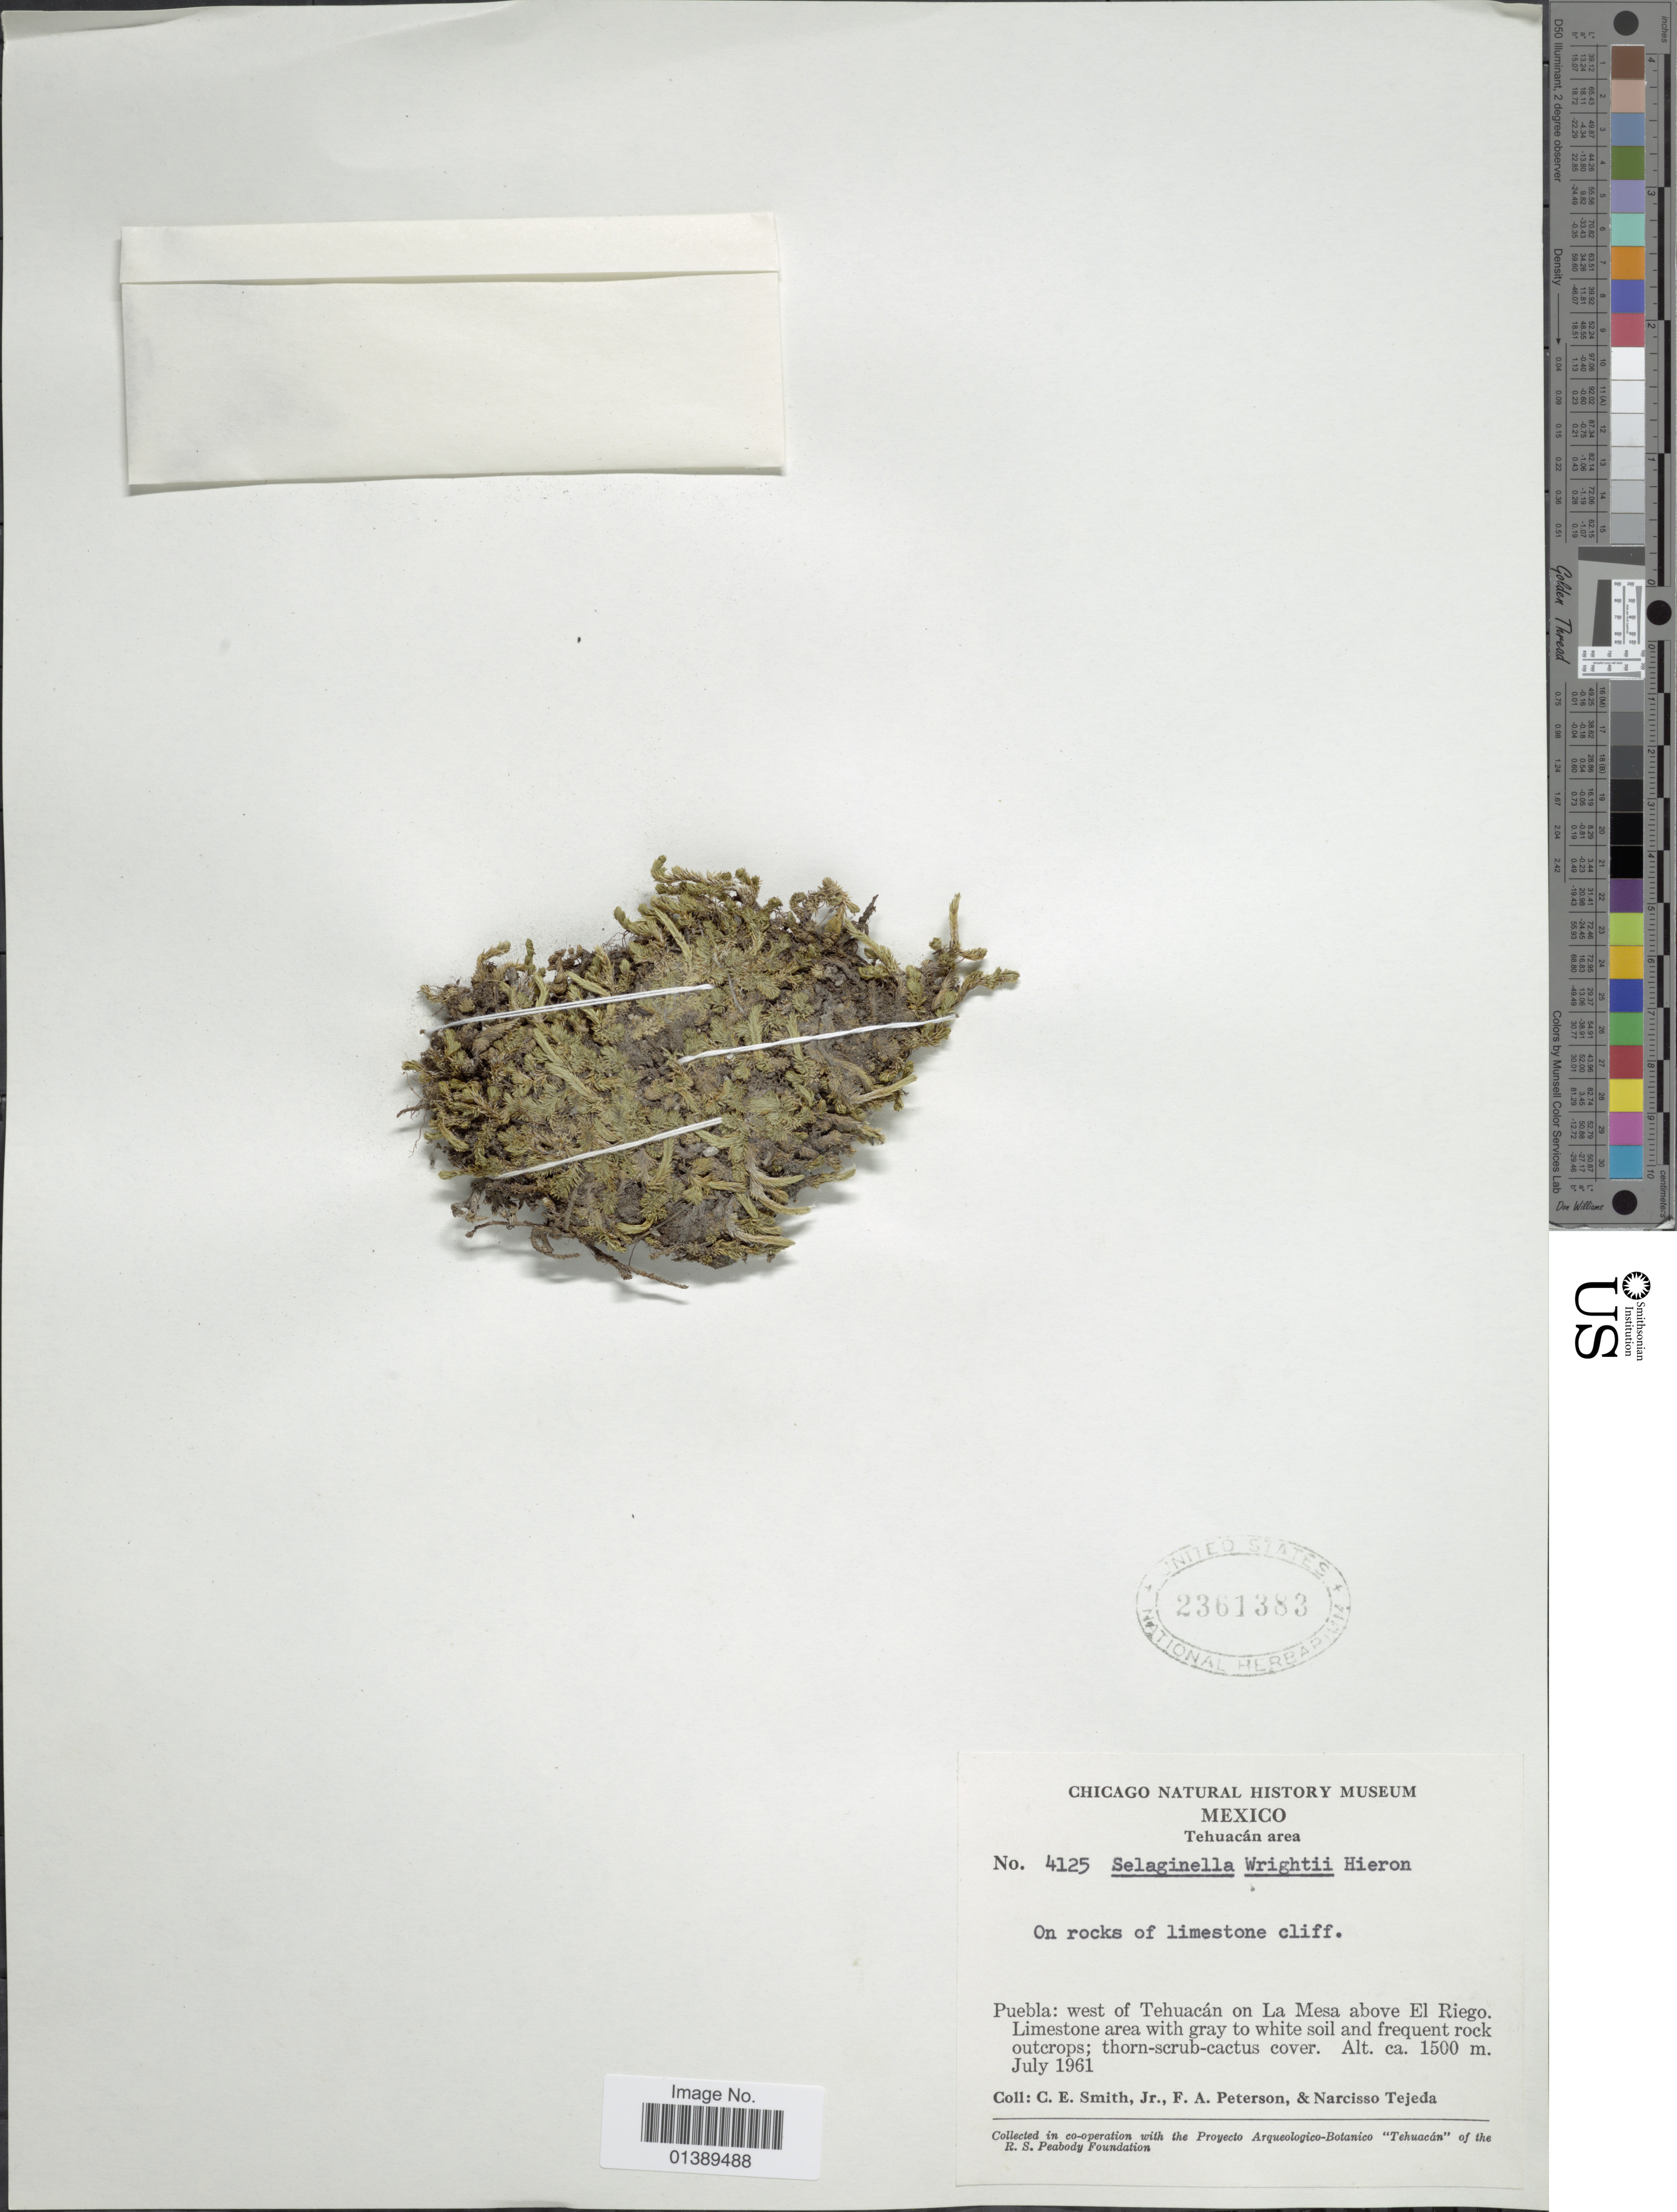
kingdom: Plantae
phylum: Tracheophyta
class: Lycopodiopsida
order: Selaginellales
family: Selaginellaceae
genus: Selaginella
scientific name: Selaginella wrightii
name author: Hieron.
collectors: C. E. Smith Jr., F. A. Peterson & N. Tejeda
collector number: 4125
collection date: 1961-07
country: Mexico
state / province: Puebla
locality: Tehuacan area, West of Tehuacán on La Mesa above El Riego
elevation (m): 1500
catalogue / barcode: US 2361383